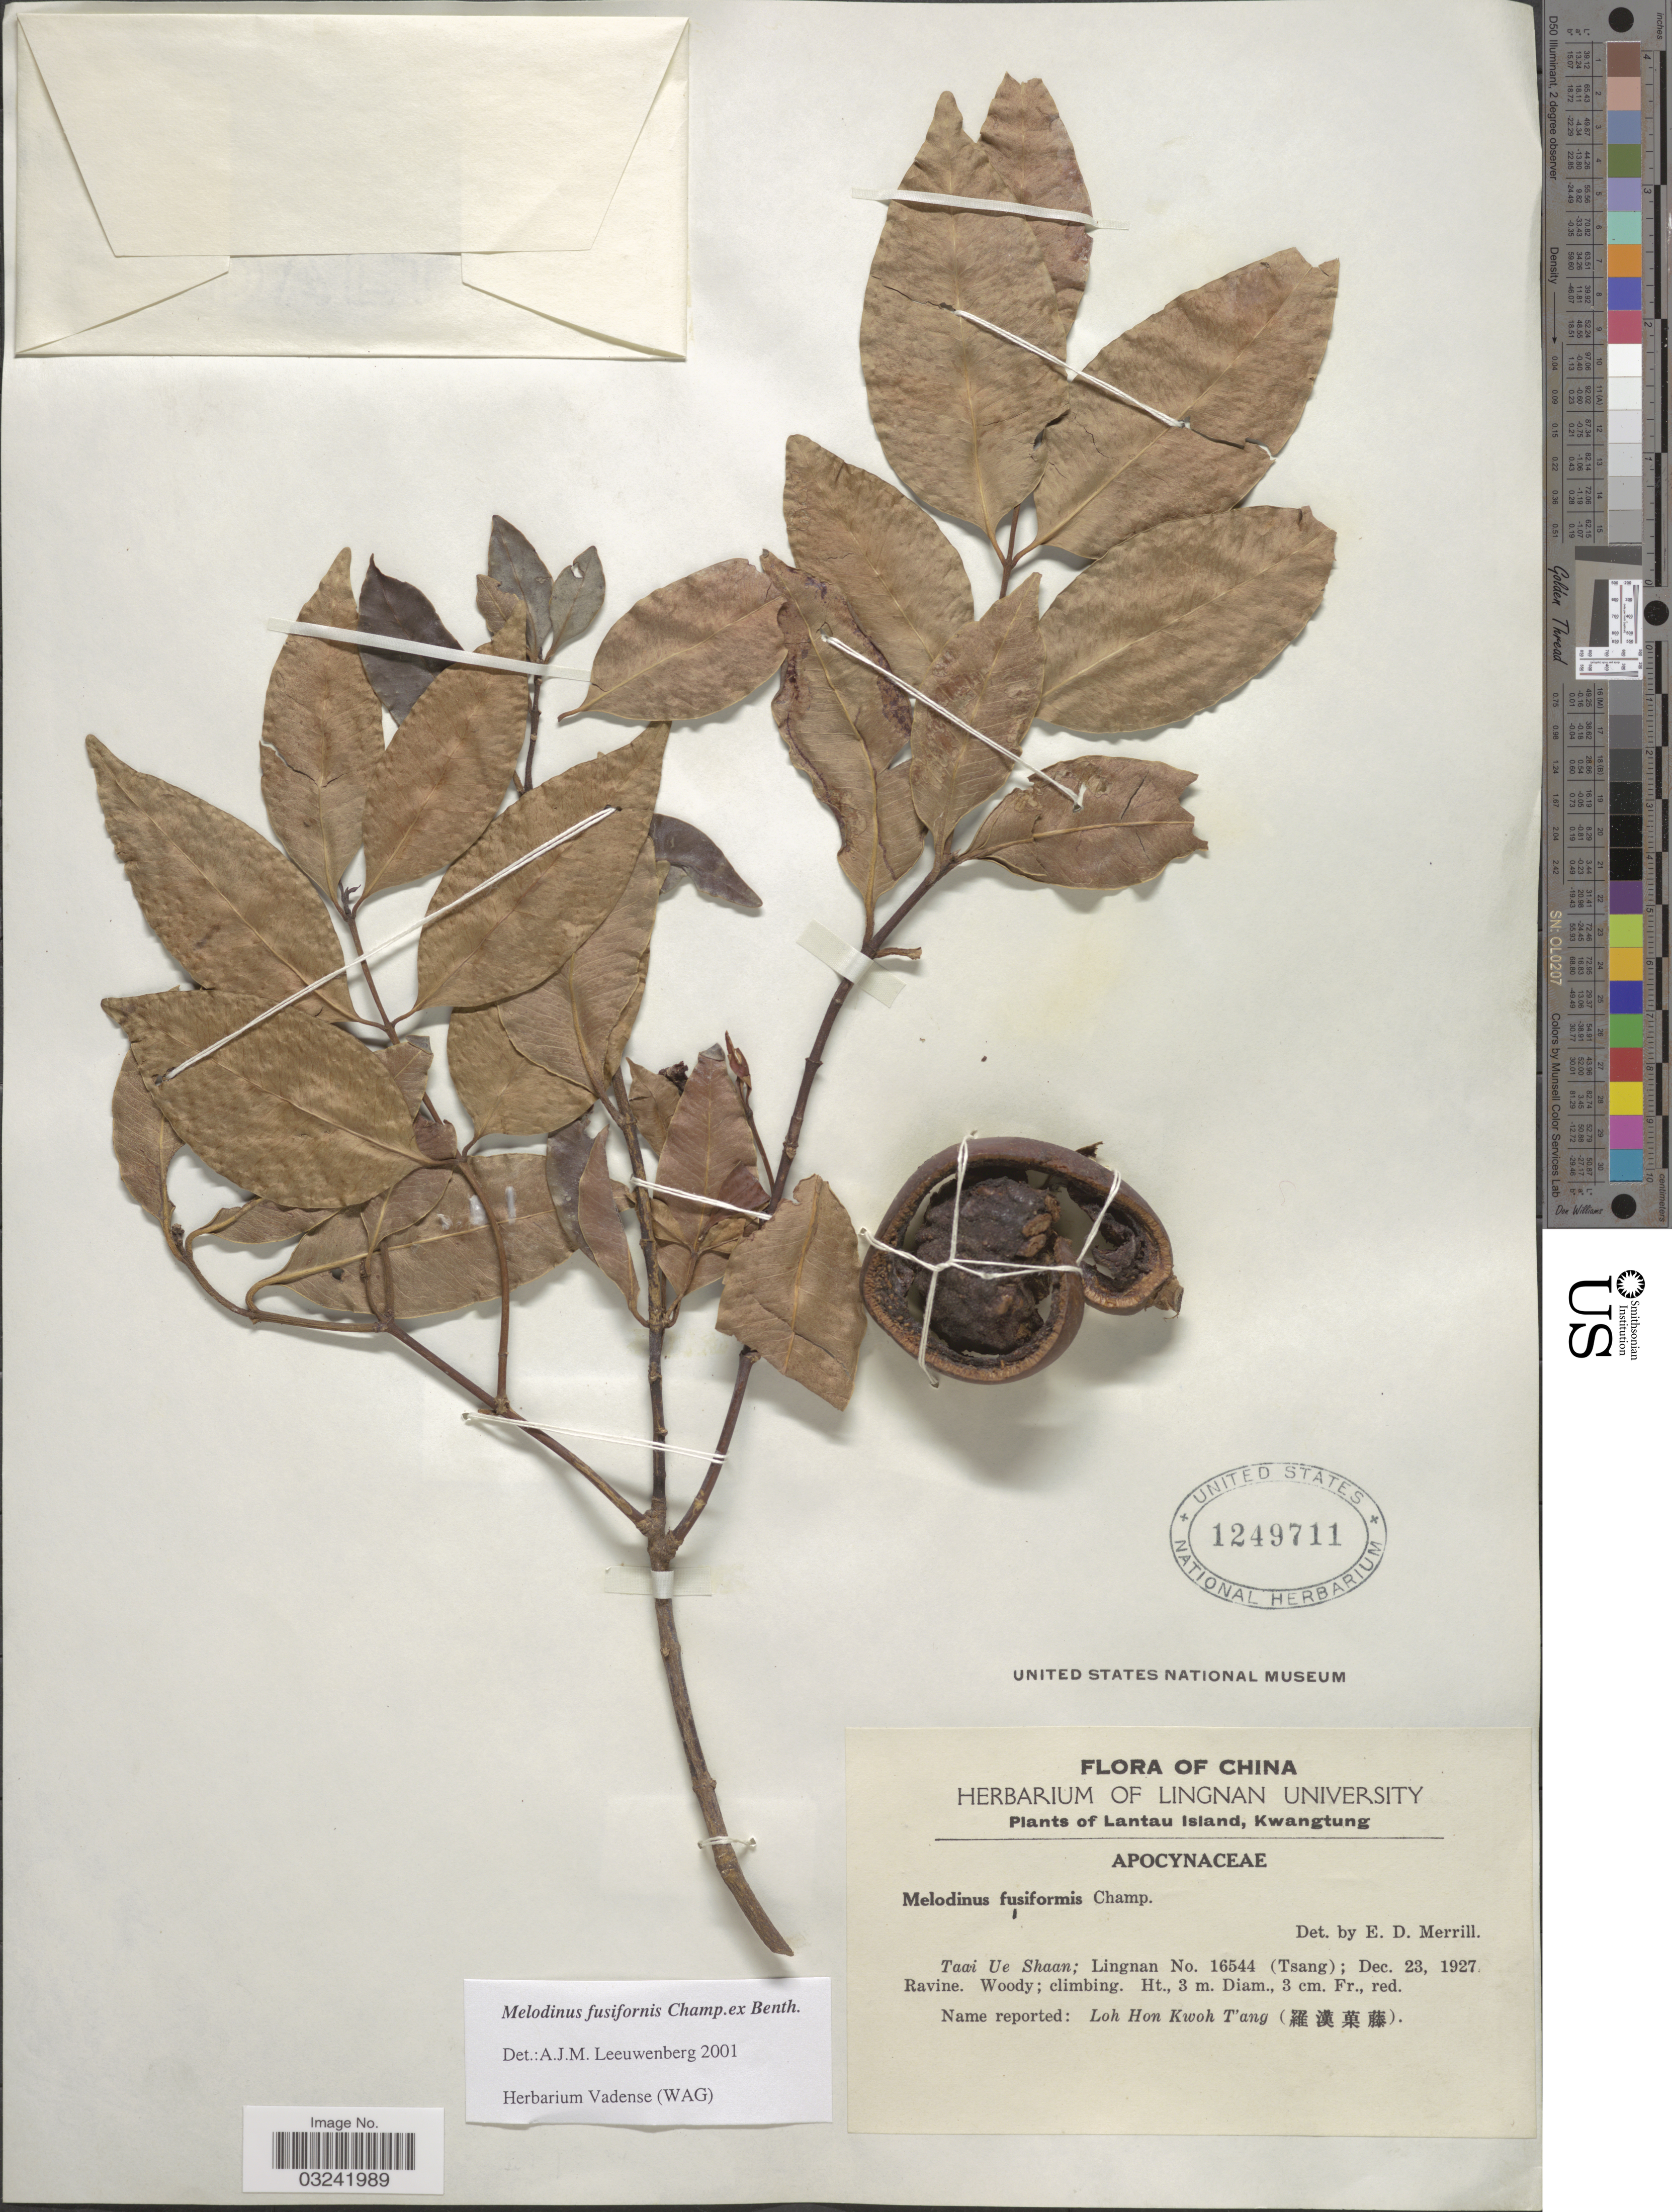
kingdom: Plantae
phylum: Tracheophyta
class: Magnoliopsida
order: Gentianales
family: Apocynaceae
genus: Melodinus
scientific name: Melodinus acutiflorus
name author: F. Muell.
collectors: Lingnan & -. T'sang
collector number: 16544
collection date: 1927-12-23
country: China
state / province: Guangdong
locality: Lantau Island, Kwangtung, Taai Ue Shaan.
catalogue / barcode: US 1249711